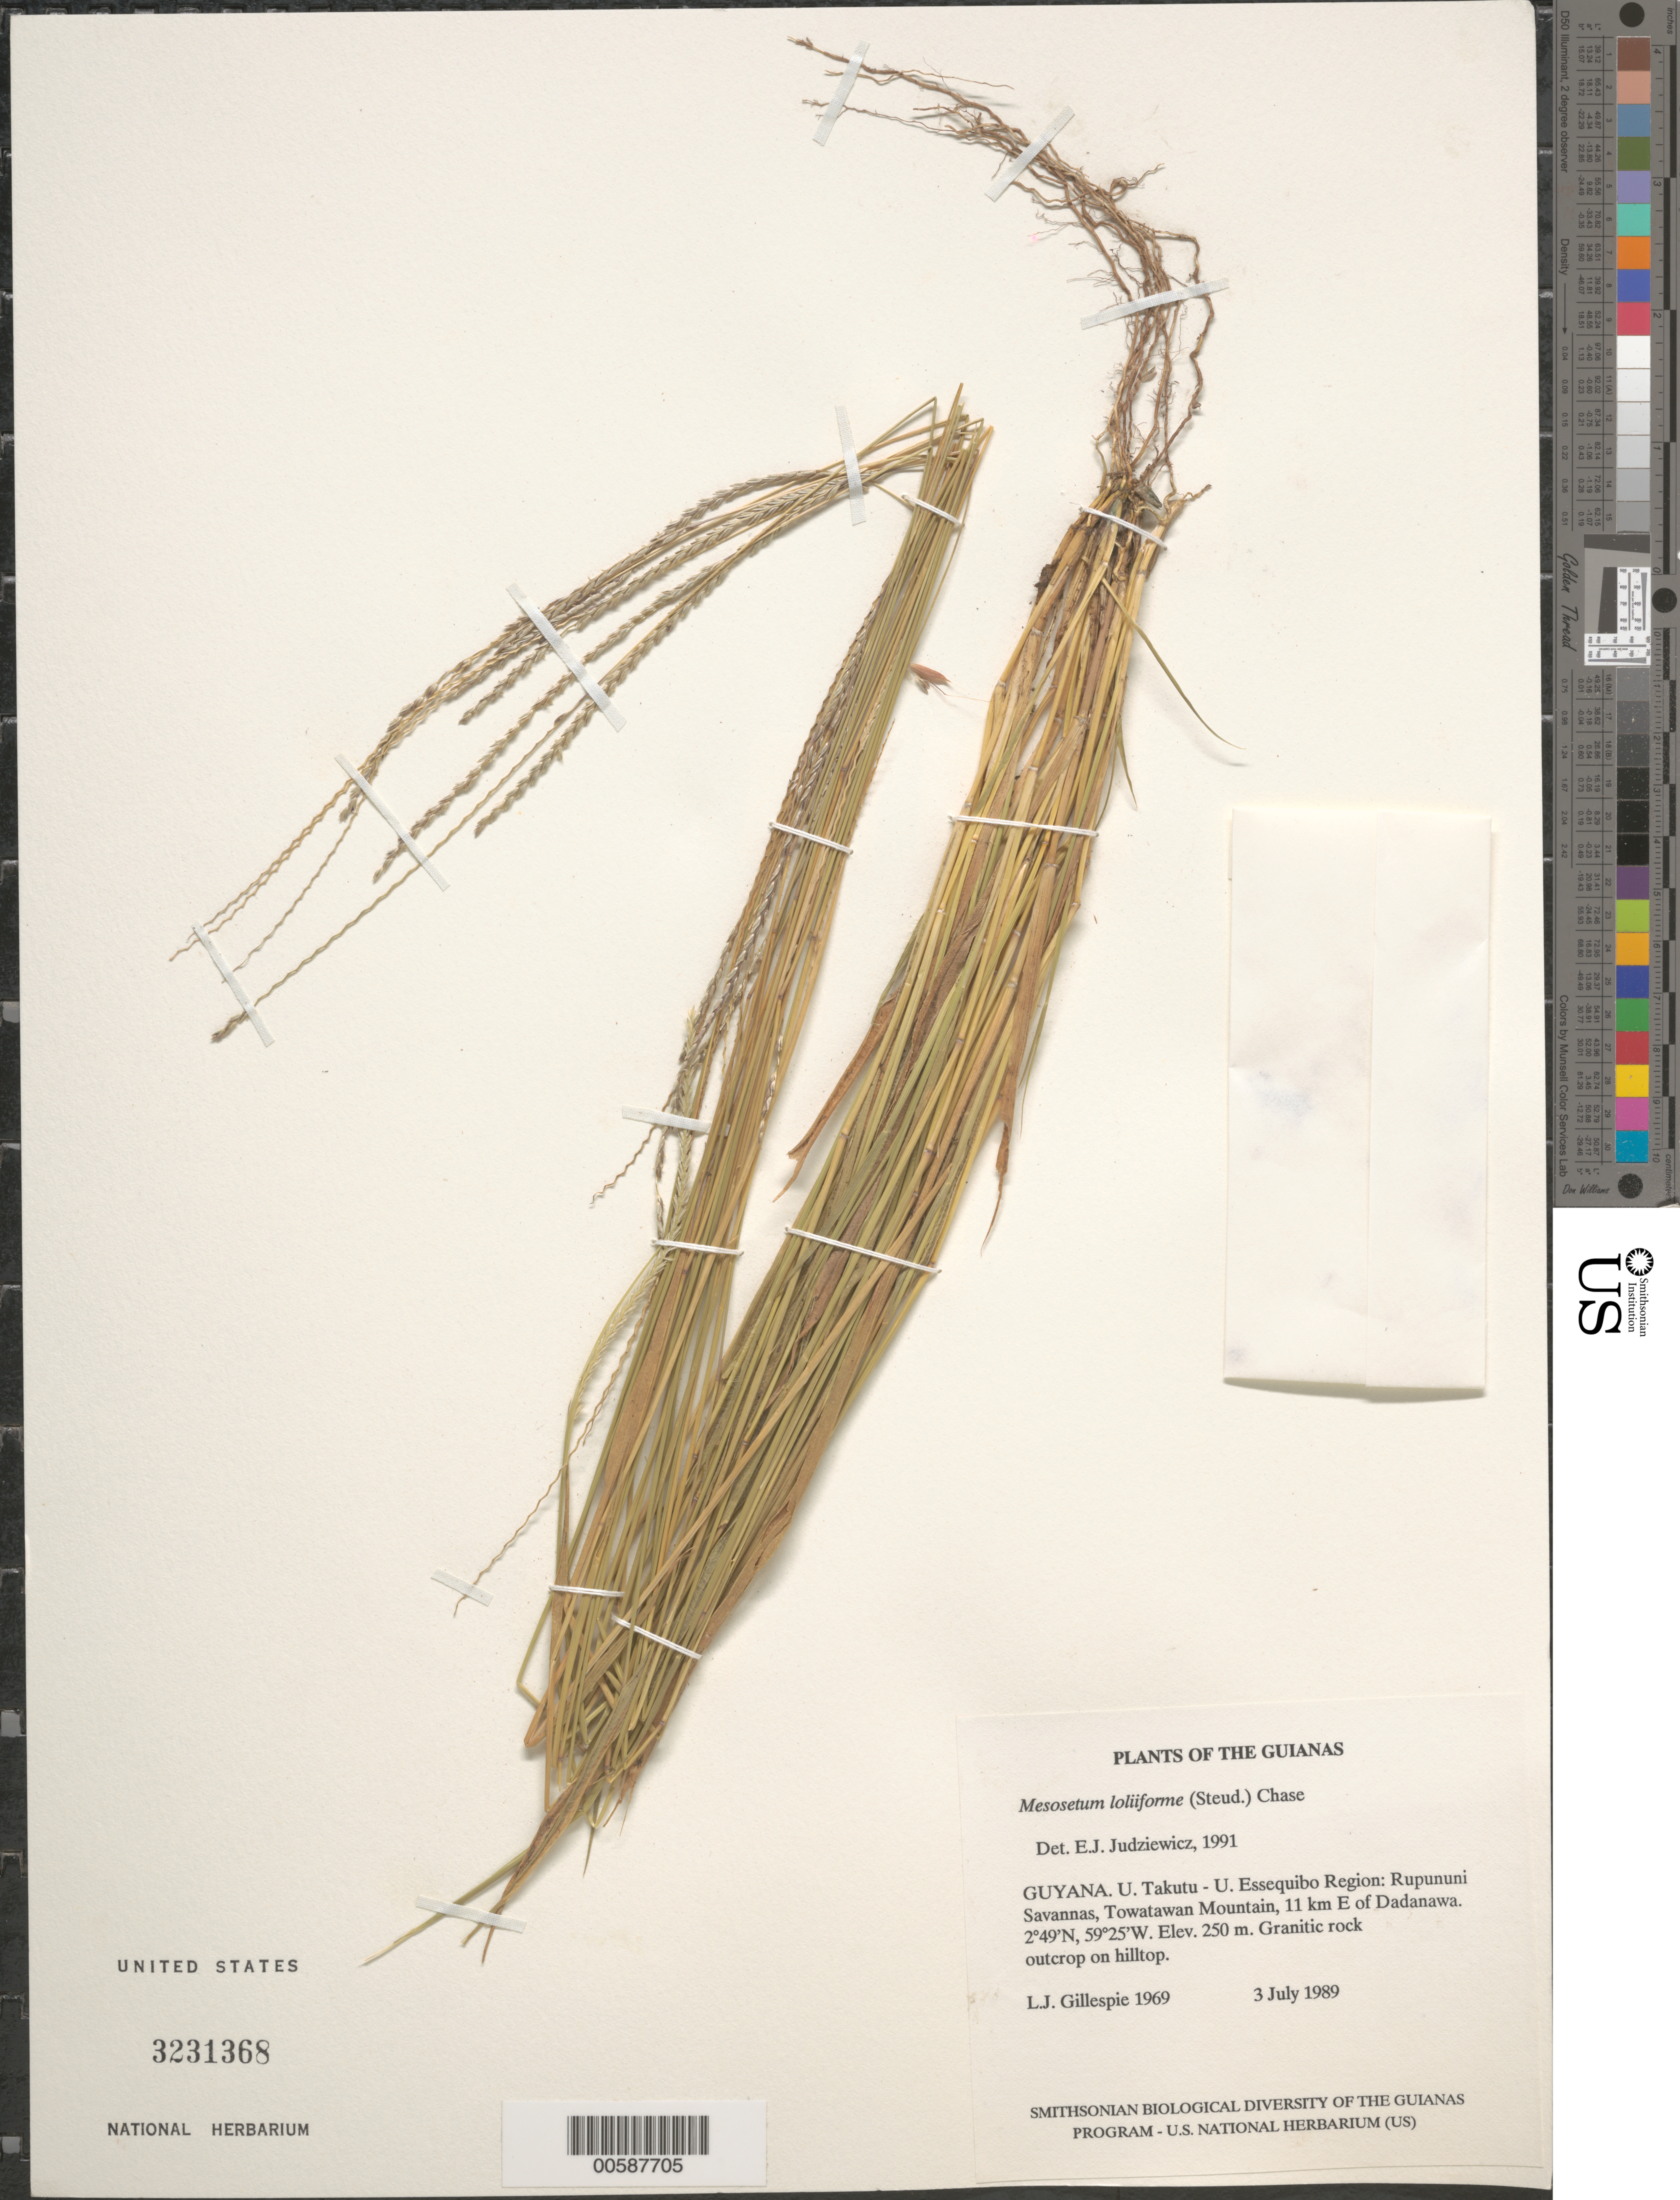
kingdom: Plantae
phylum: Tracheophyta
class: Liliopsida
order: Poales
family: Poaceae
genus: Mesosetum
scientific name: Mesosetum loliiforme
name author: (Hochst. ex Steud.) Chase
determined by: Judziewicz, E. J.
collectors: L. J. Gillespie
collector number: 1969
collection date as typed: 3 July 1989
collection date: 1989-07-03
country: Guyana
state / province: U. Takutu-U. Essequibo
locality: Rupununi Savanna, Towatawan Mt, 11 km E of Dadanawa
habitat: Granitic rock outcrop on hilltop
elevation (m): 250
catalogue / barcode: US 3231368